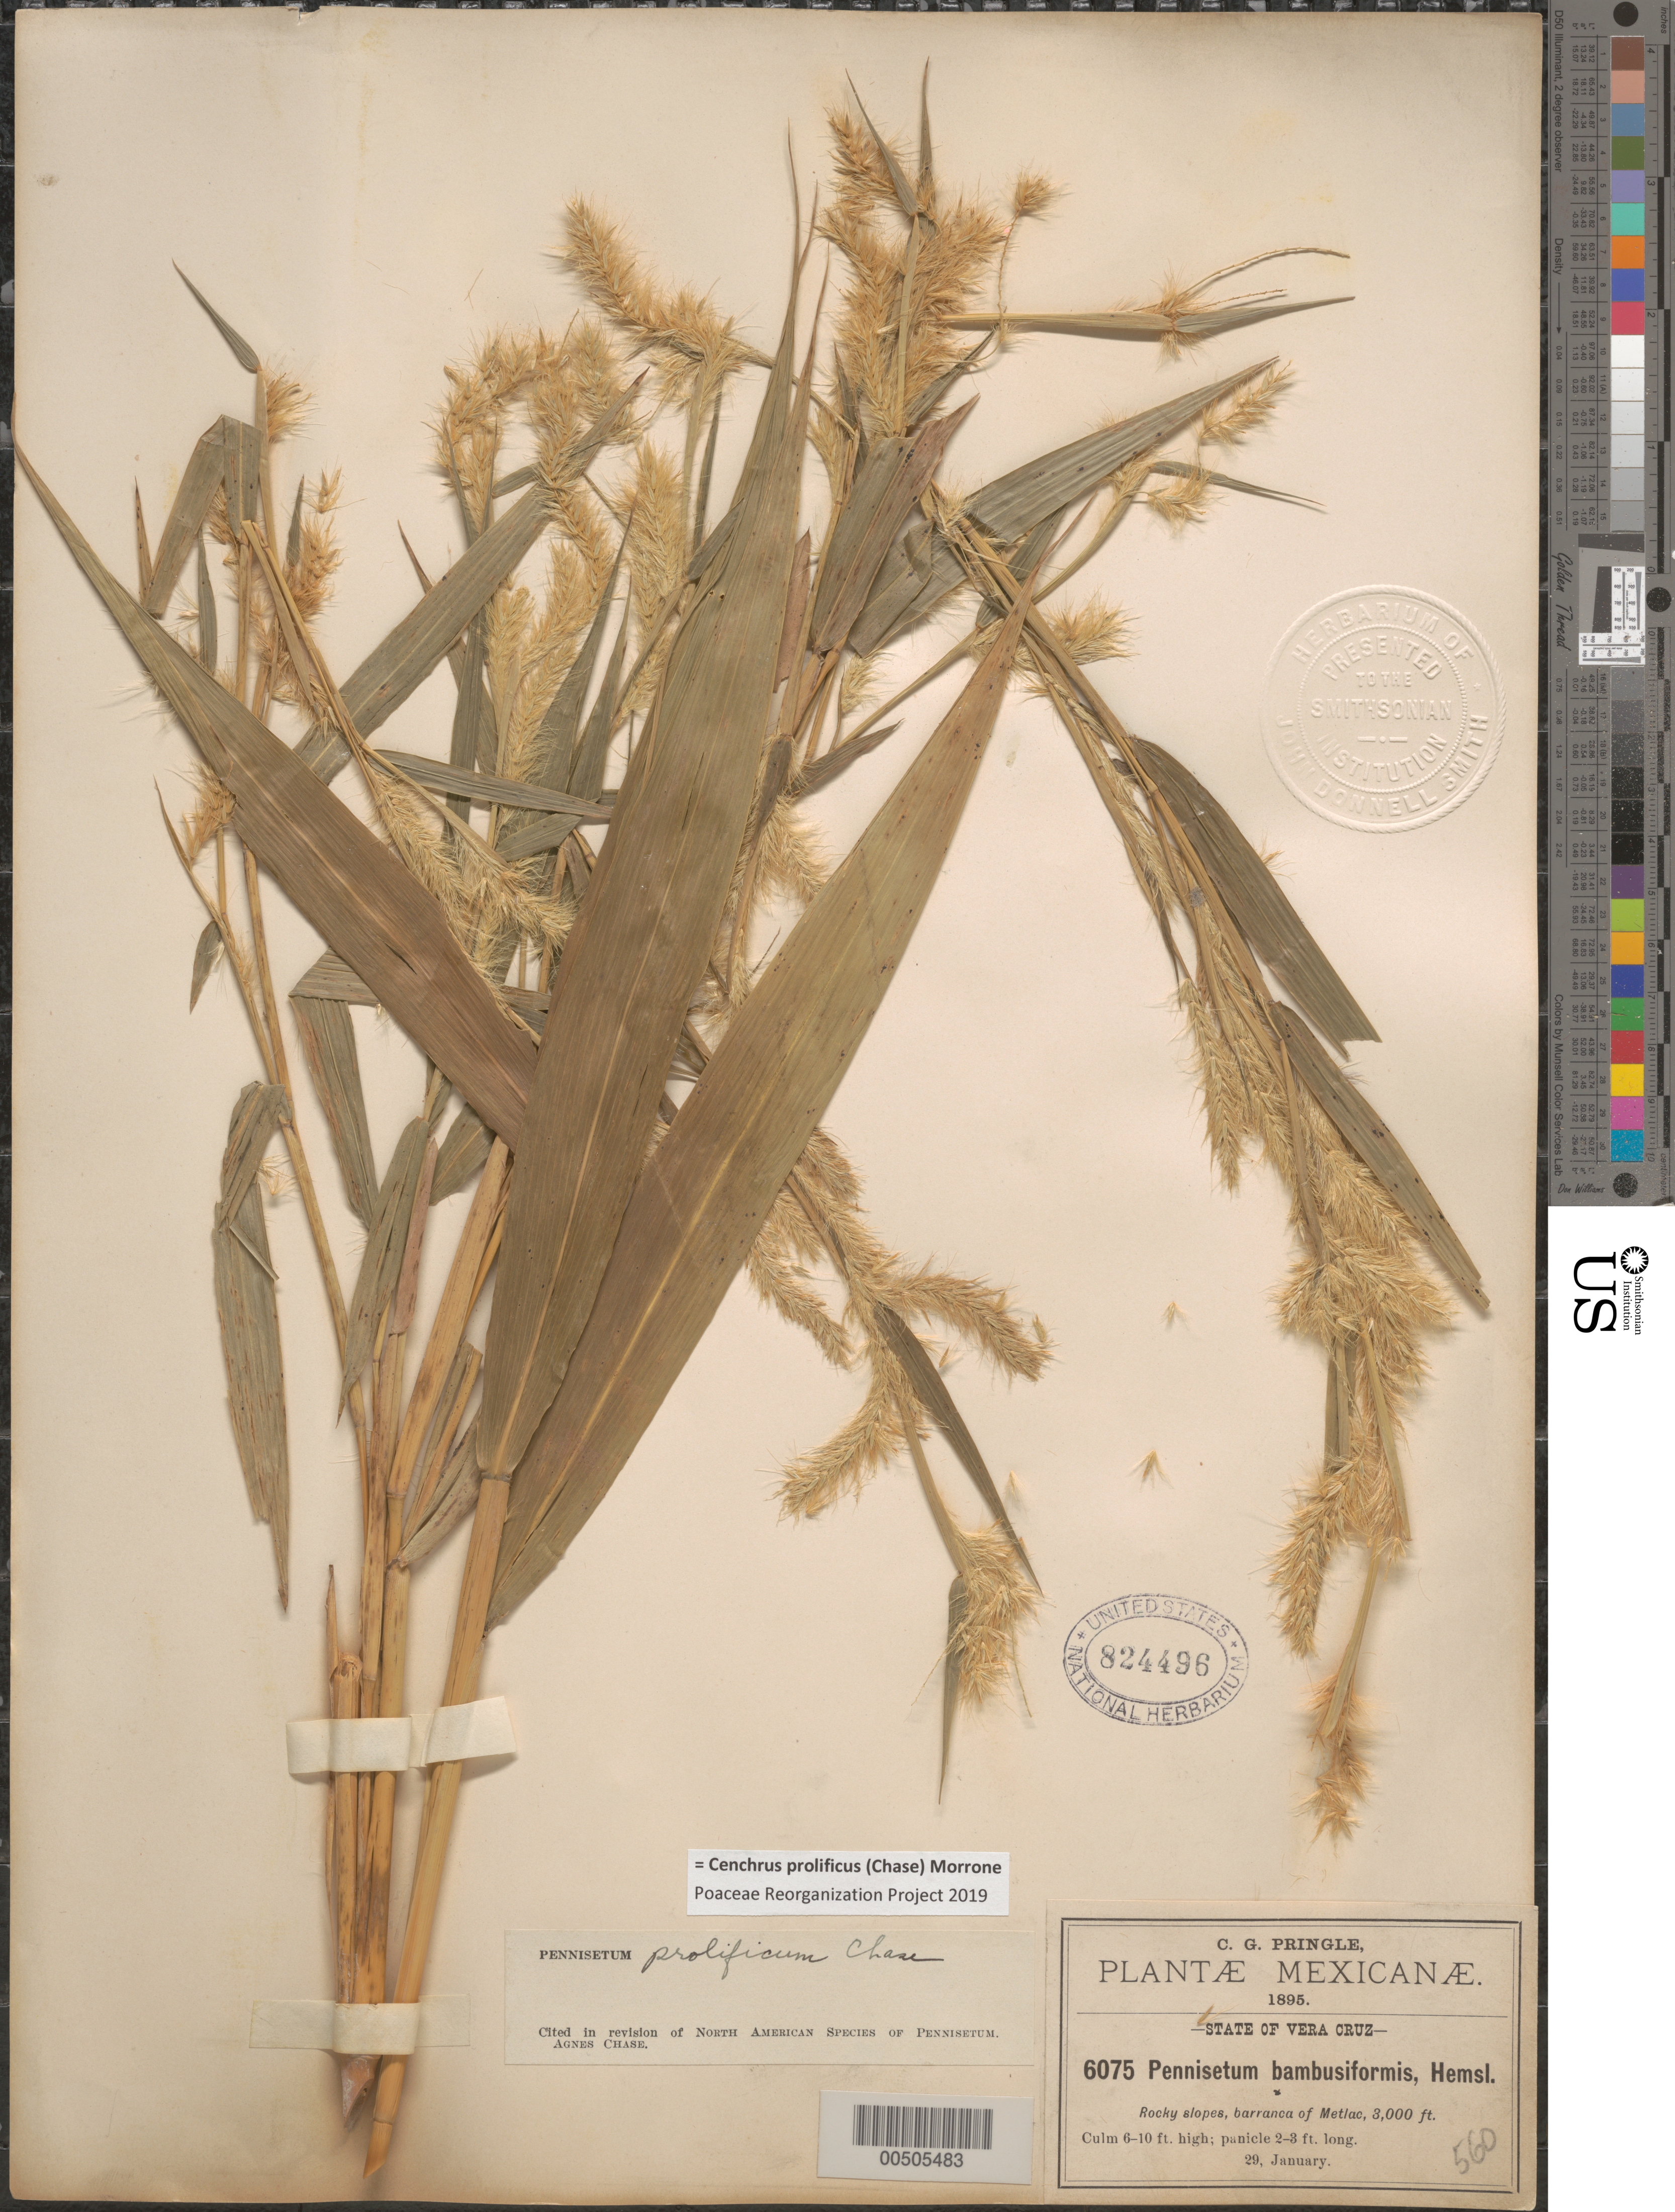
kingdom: Plantae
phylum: Tracheophyta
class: Liliopsida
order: Poales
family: Poaceae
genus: Cenchrus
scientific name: Cenchrus prolificus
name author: (Chase) Morrone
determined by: Poaceae Reorganization Project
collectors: C. G. Pringle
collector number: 6075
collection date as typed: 29 Jan 1895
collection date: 1895-01-29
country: Mexico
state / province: Veracruz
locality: Barranca of Metlac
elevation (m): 914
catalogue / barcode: US 824496